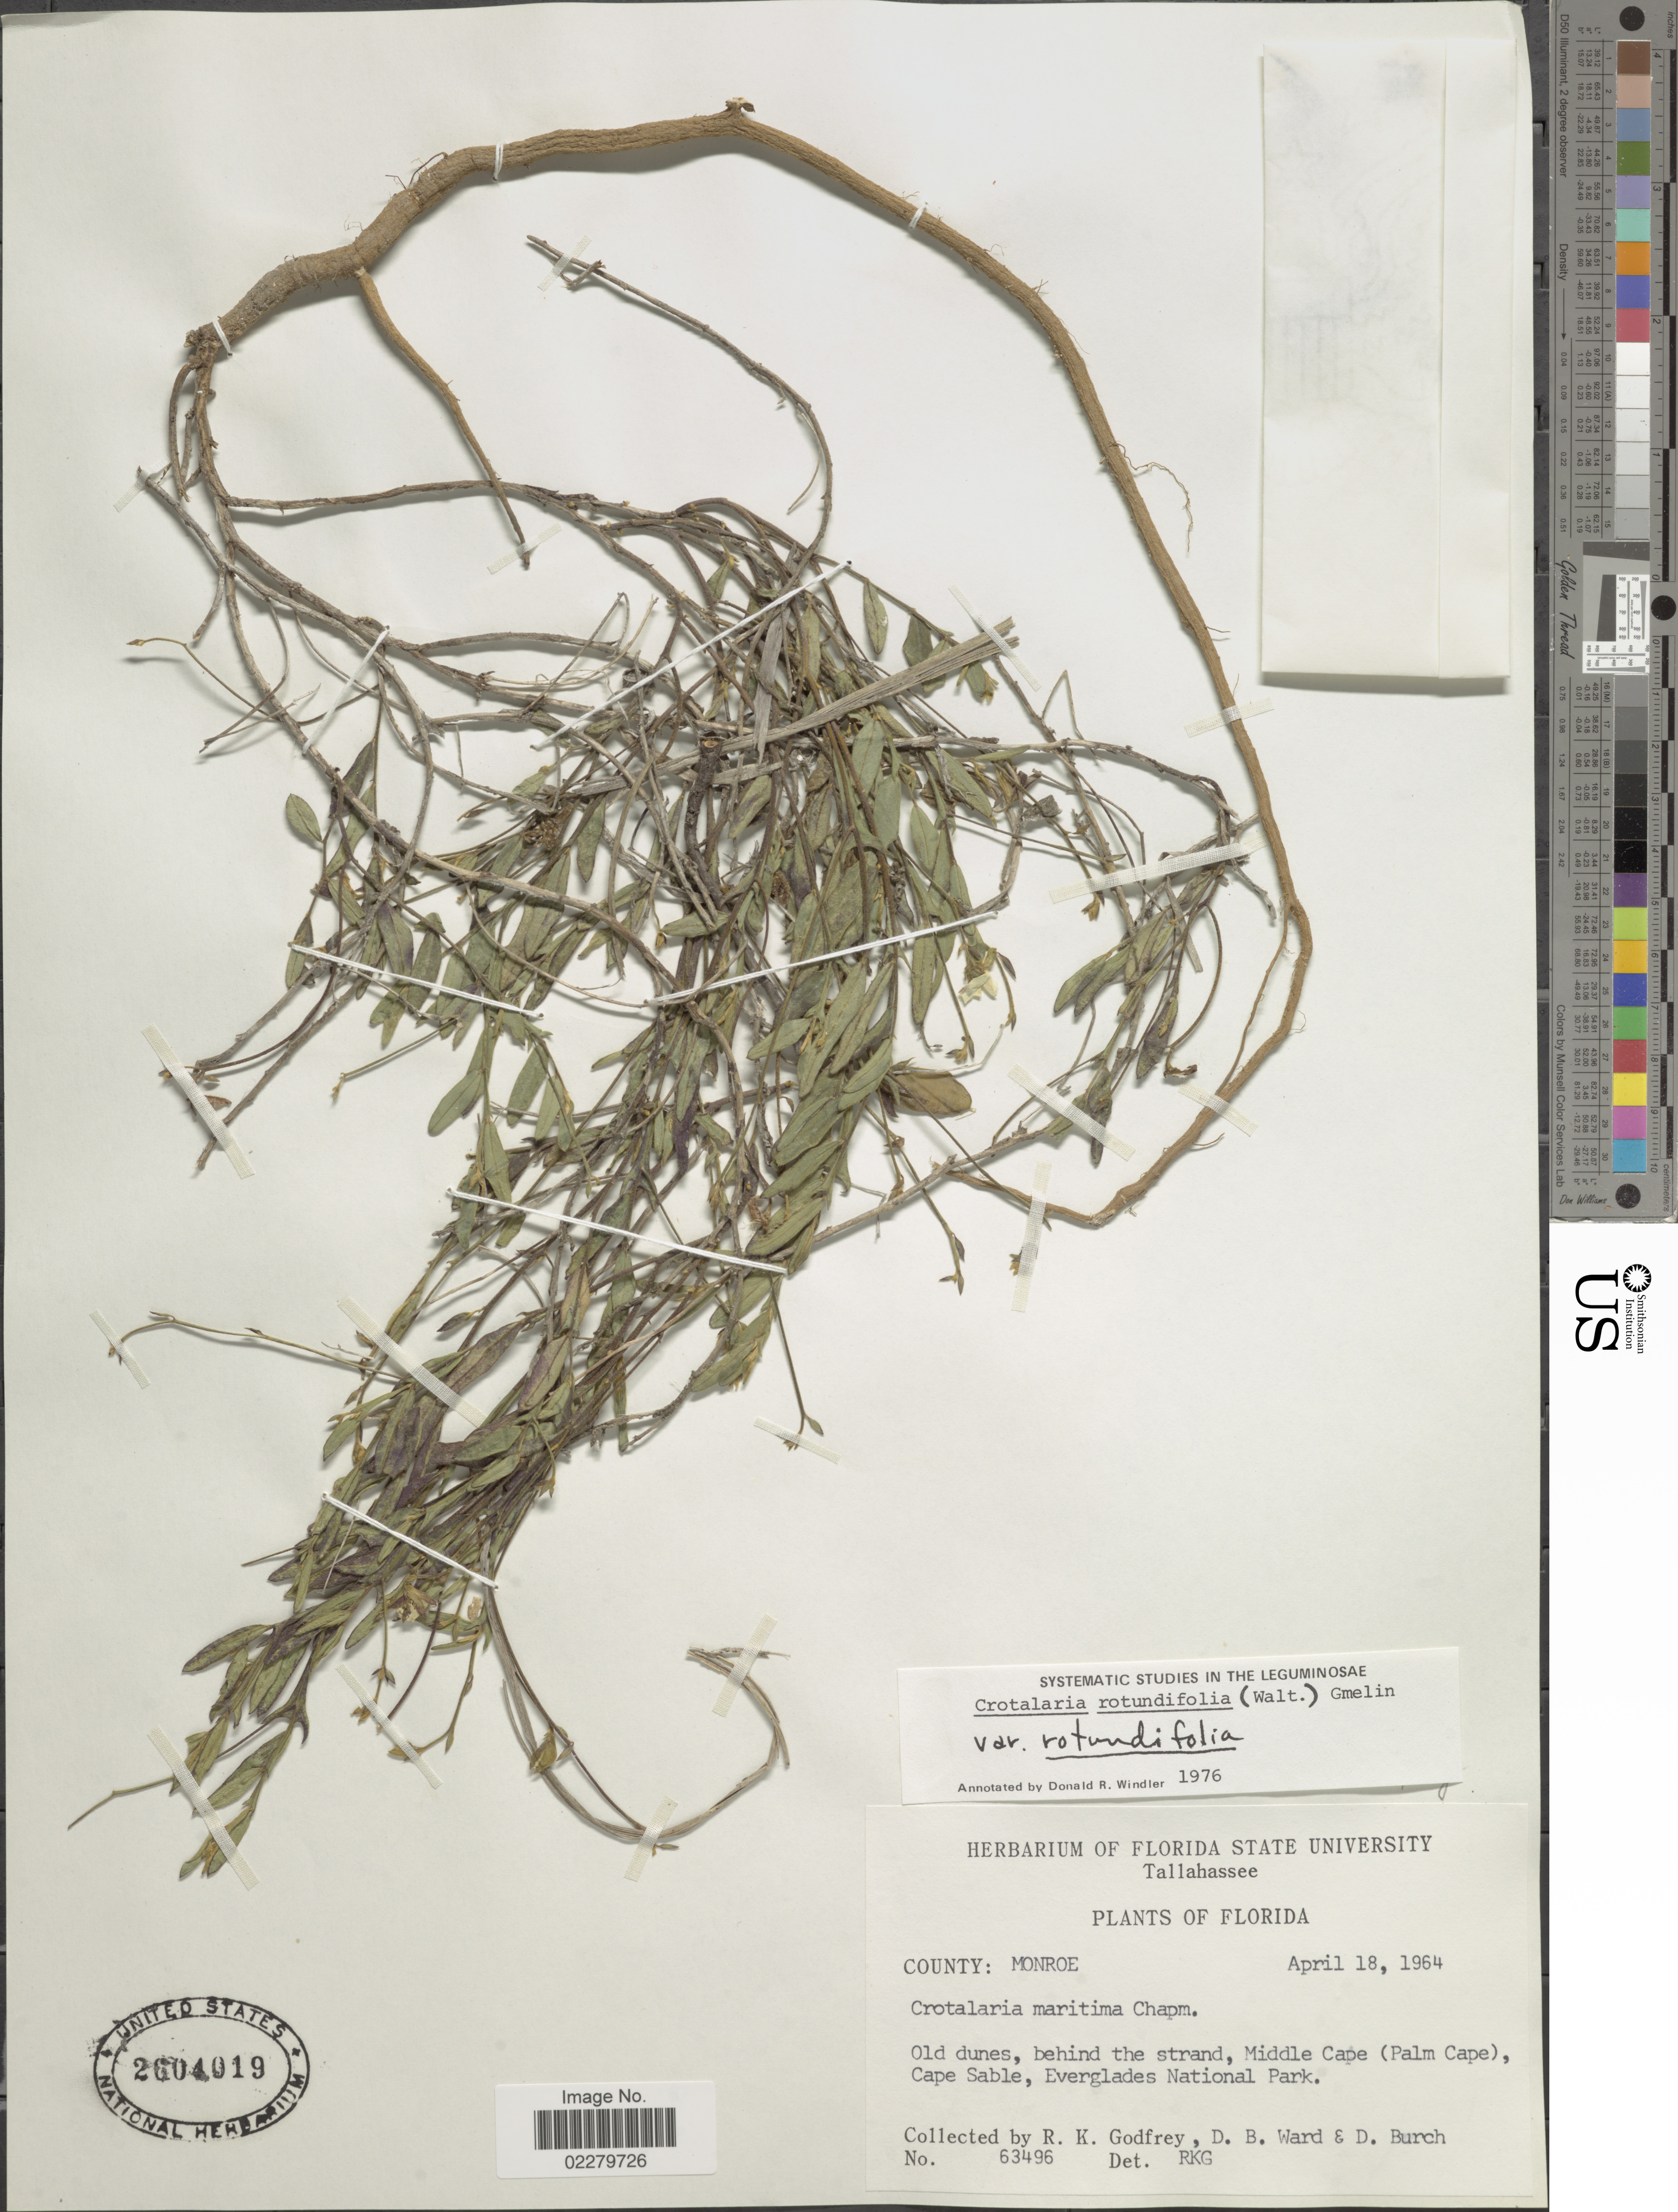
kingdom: Plantae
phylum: Tracheophyta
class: Magnoliopsida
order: Fabales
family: Fabaceae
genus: Crotalaria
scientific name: Crotalaria rotundifolia var. rotundifolia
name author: (Walter) J.F. Gmel.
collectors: R. K. Godfrey, D. B. Ward & D. Burch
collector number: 63496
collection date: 1964-04-18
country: United States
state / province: Florida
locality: County: Monroe. Old dunes, behind the strand, Middle Cape (Palm Cape), Cape Sable, Everglades National Park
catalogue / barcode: US 2604019